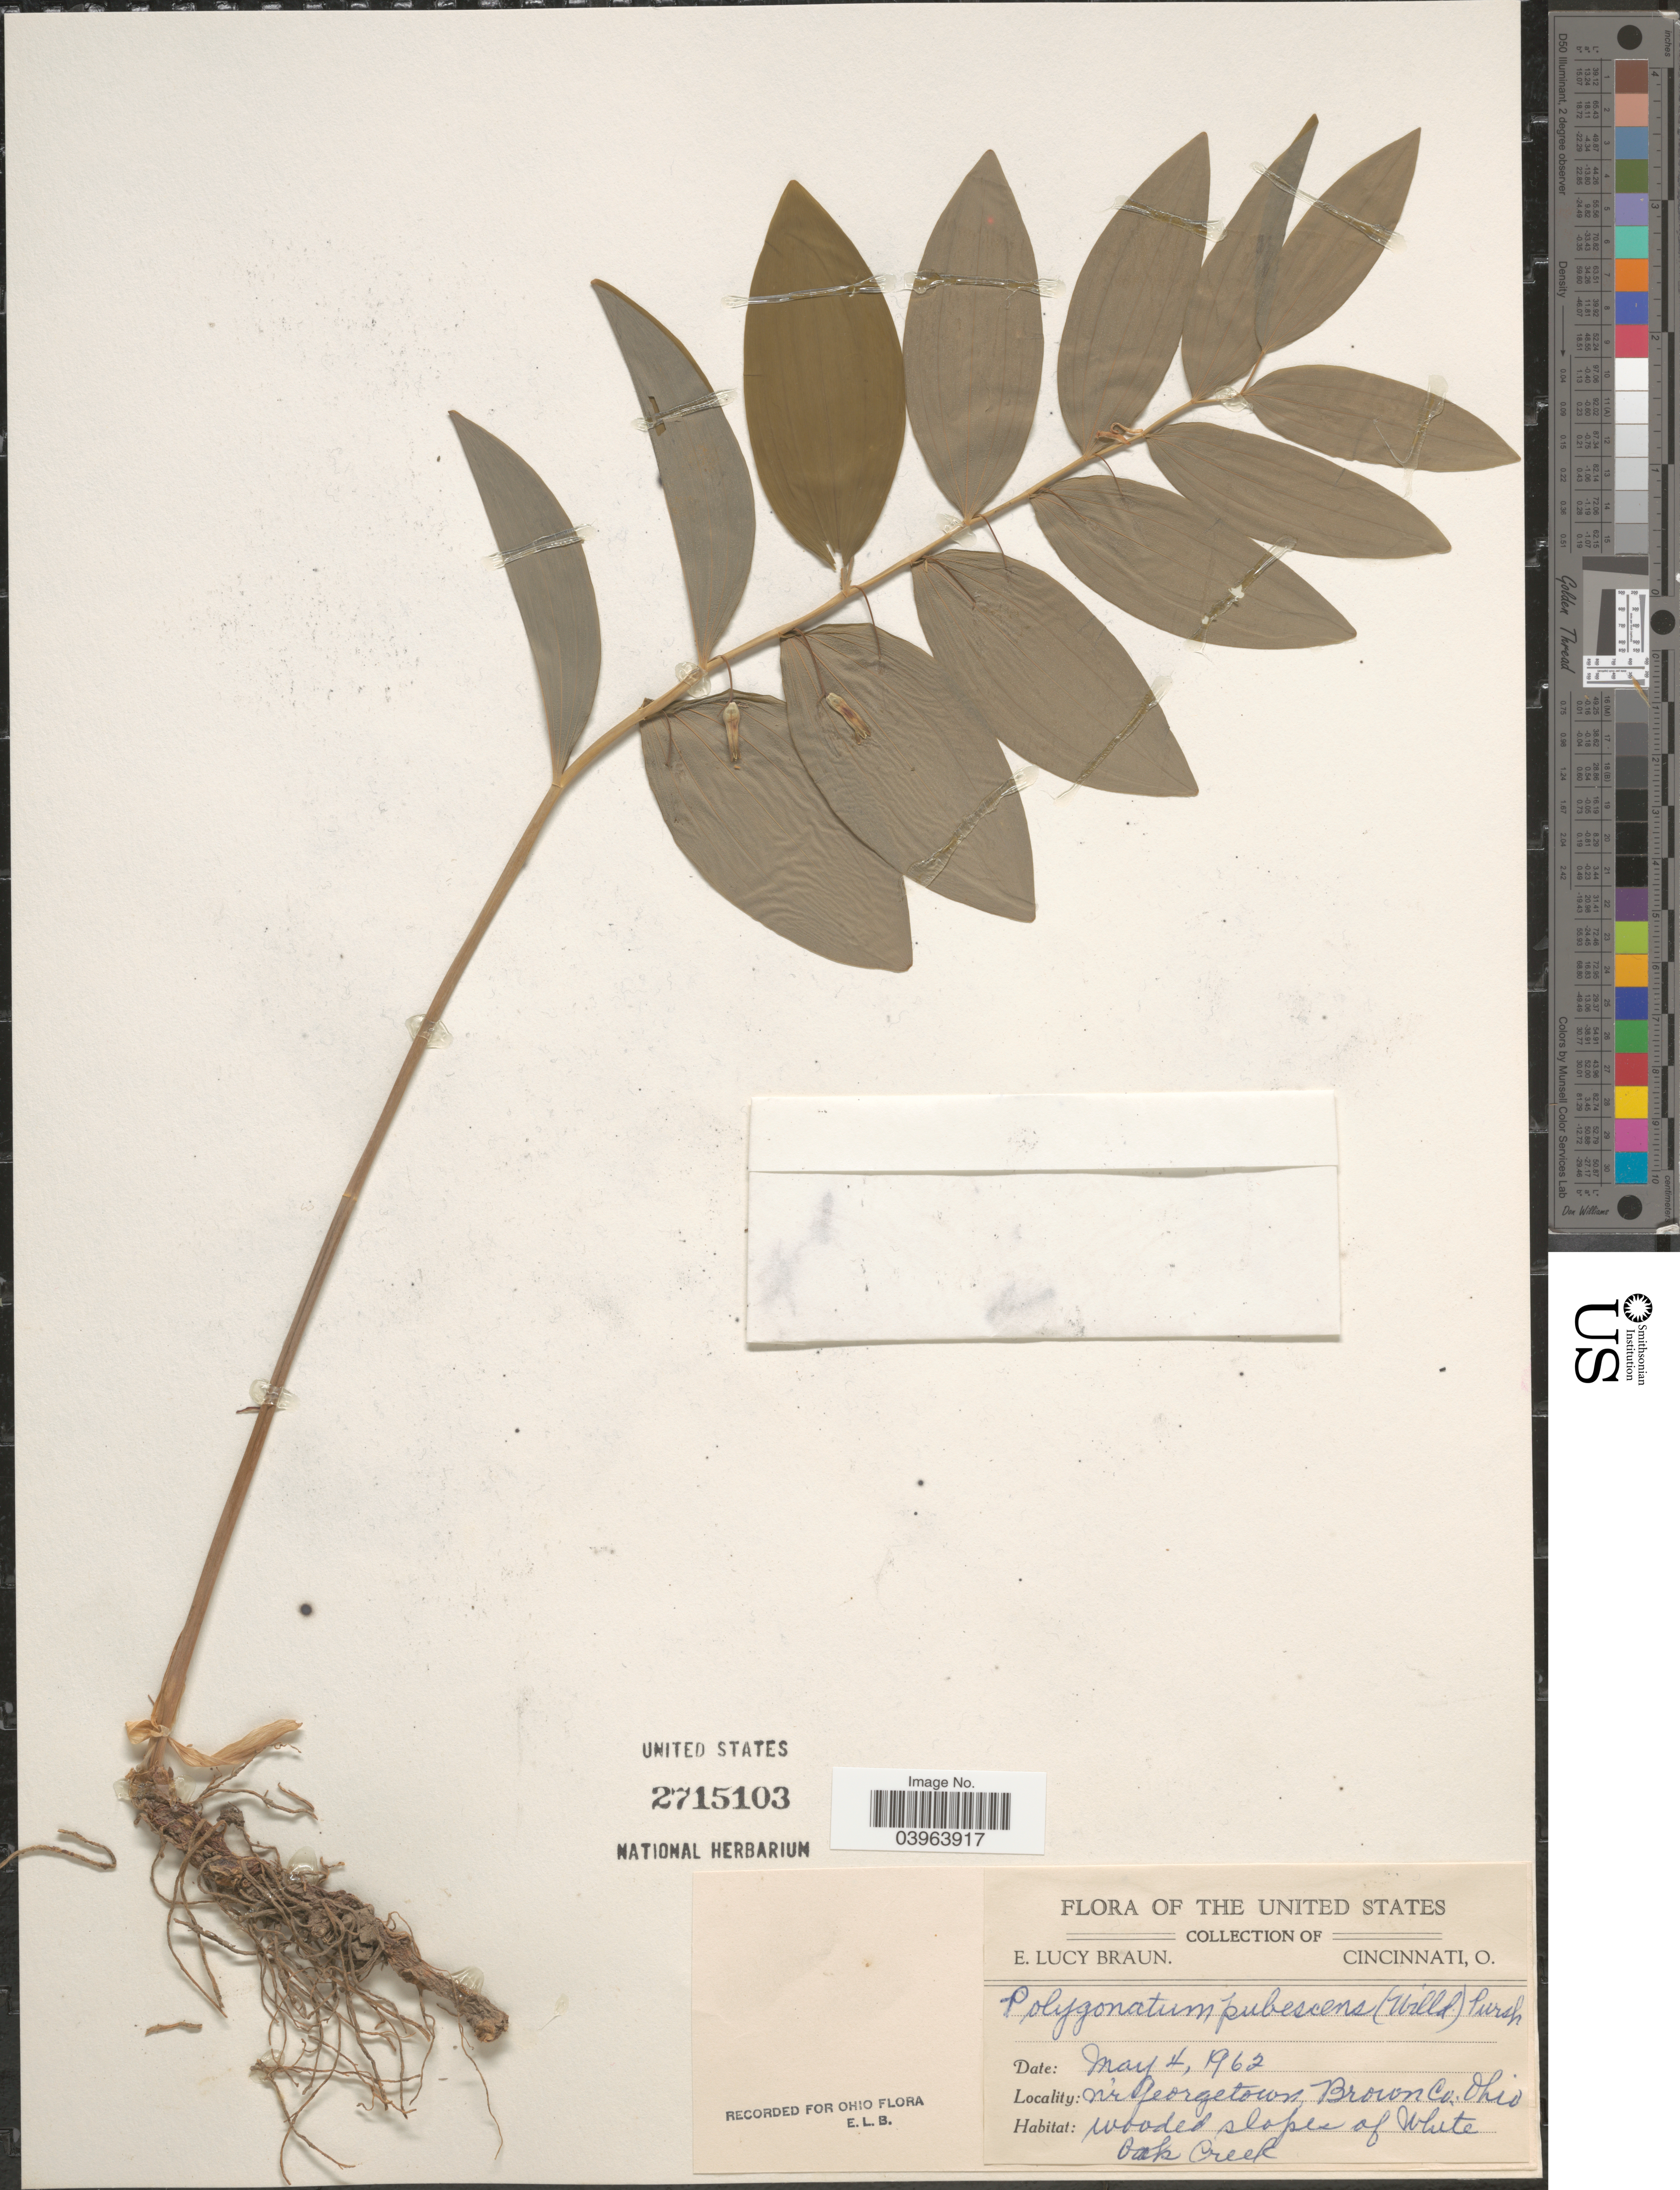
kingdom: Plantae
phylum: Tracheophyta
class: Liliopsida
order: Asparagales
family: Asparagaceae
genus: Polygonatum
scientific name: Polygonatum pubescens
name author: (Willd.) Pursh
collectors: E. L. Braun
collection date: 1962-05-04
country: United States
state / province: Ohio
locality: Nr Georgetown, Brown Co. Wooded slopes of White Oak Creek.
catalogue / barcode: US 2715103